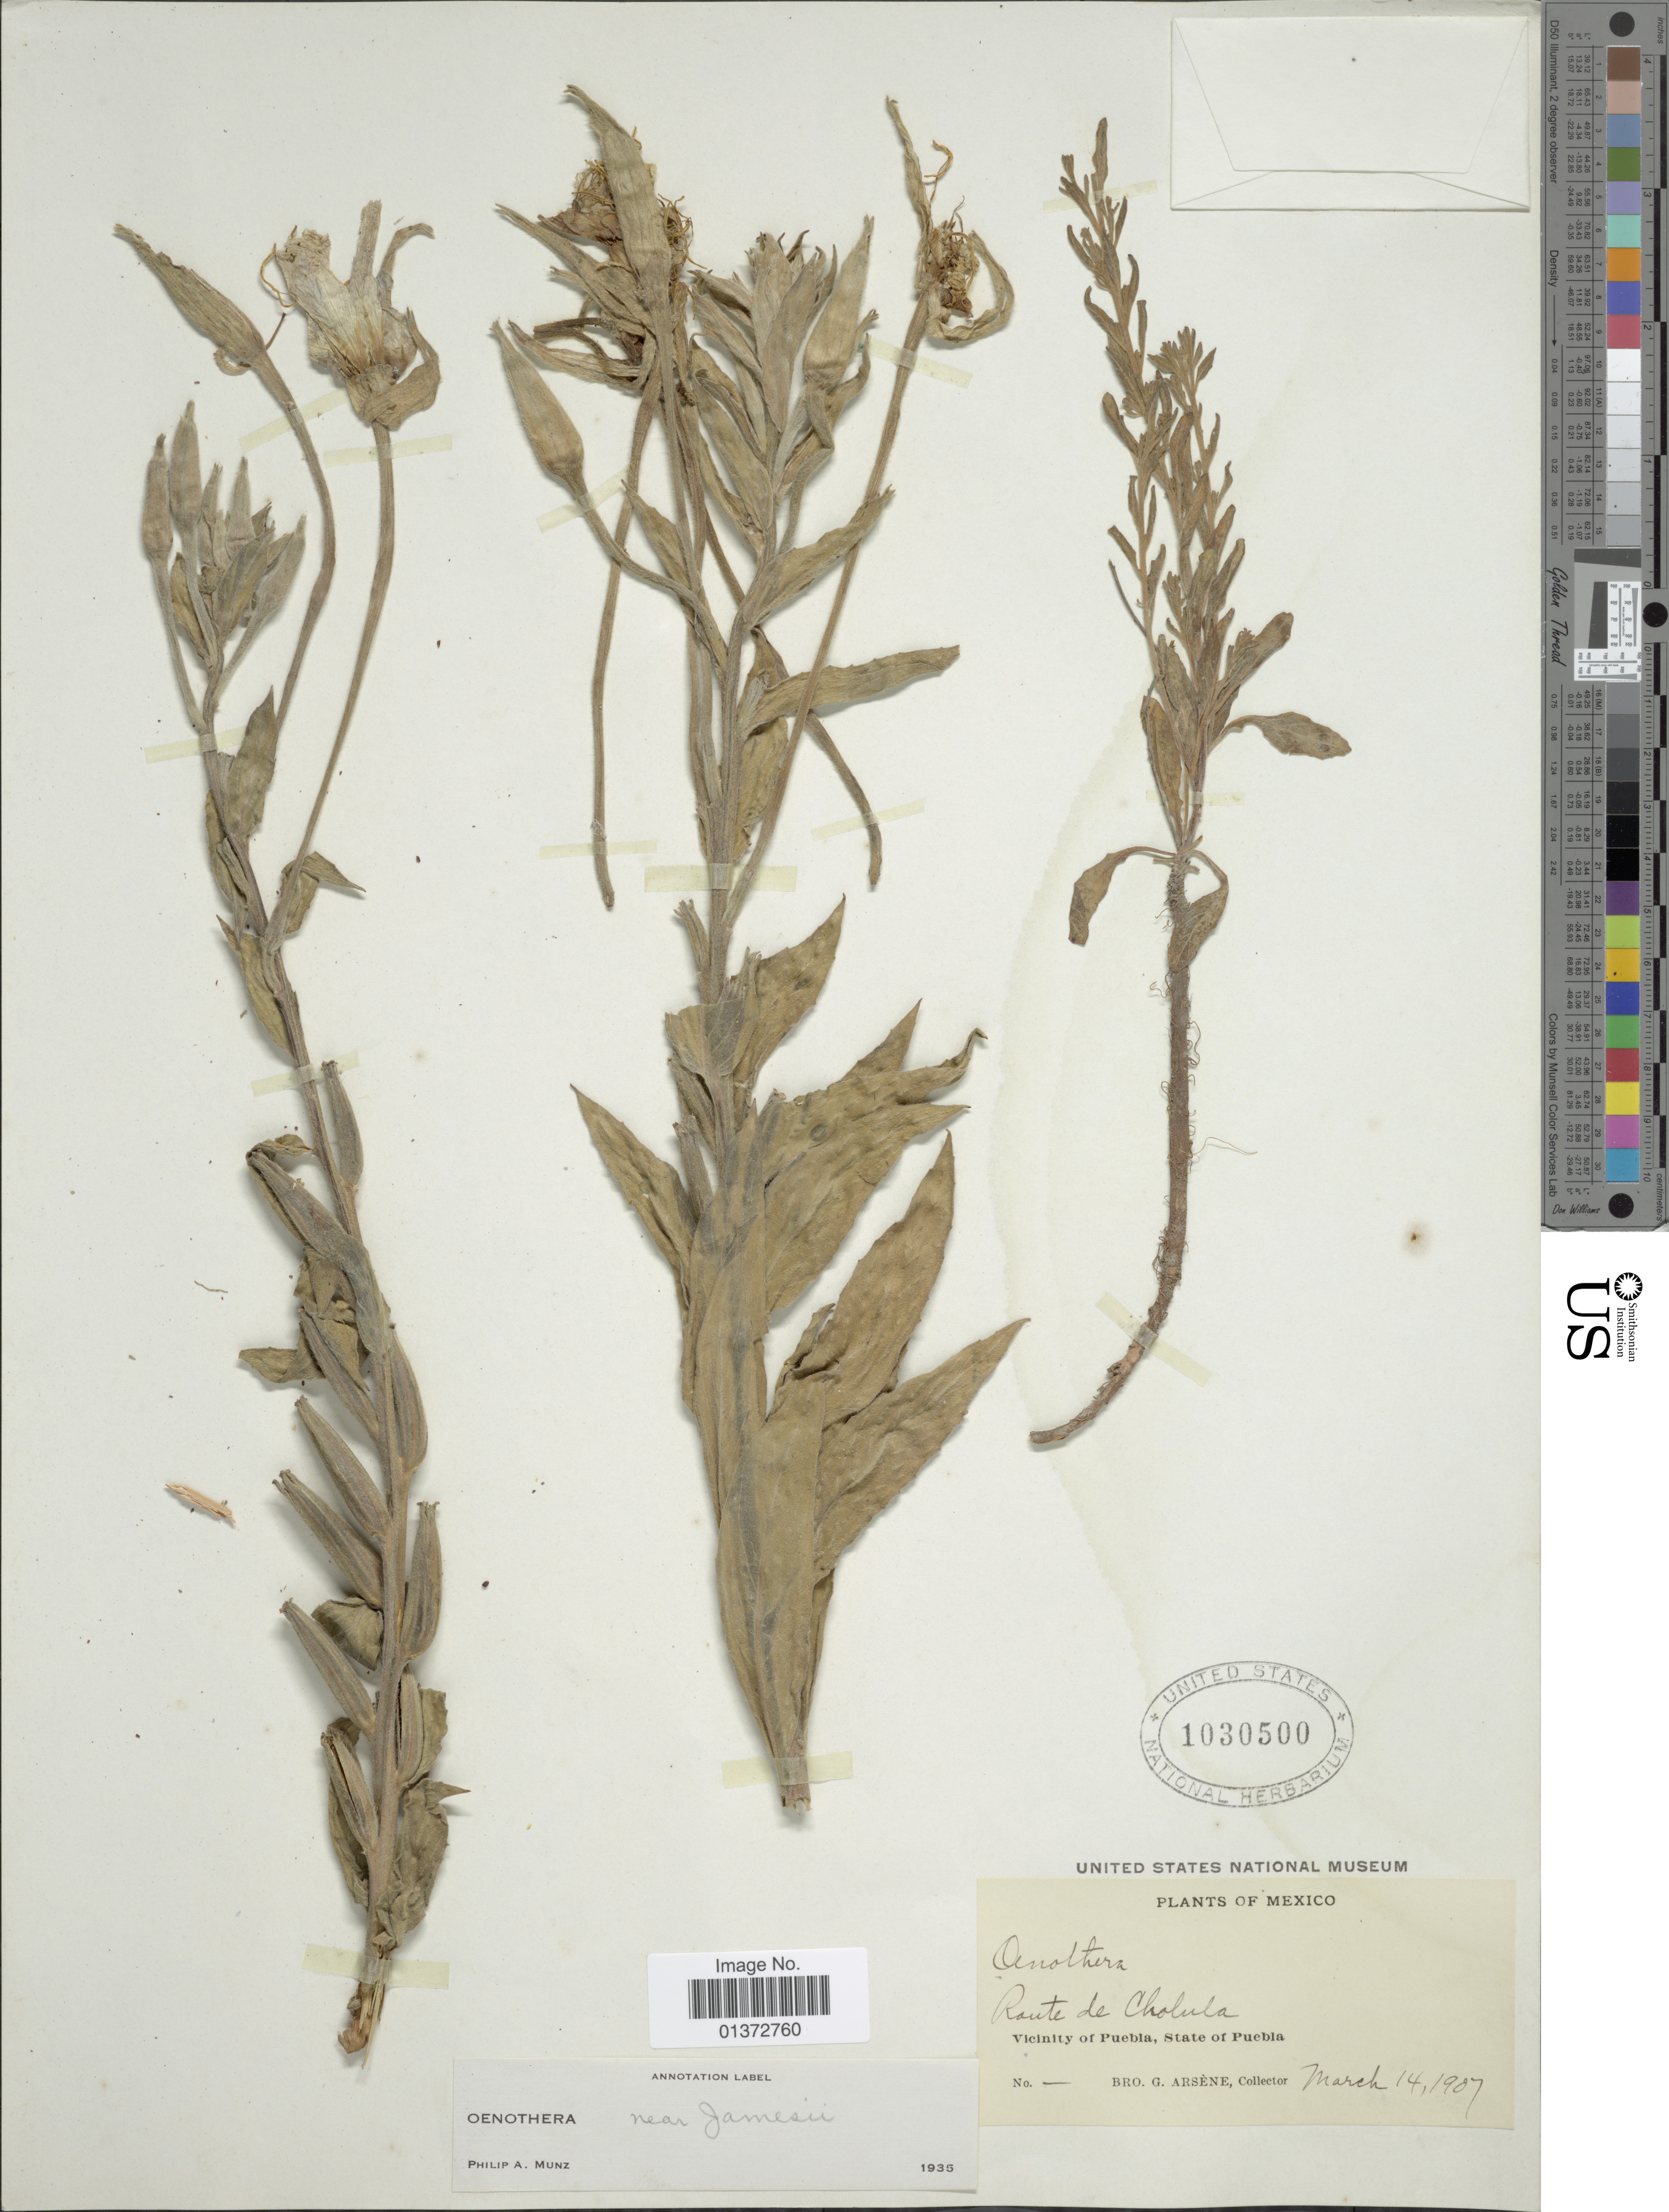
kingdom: Plantae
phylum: Tracheophyta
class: Magnoliopsida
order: Myrtales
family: Onagraceae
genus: Oenothera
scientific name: Oenothera jamesii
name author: Torr. & A. Gray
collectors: Bro. G. Arsène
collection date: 1907-03-14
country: Mexico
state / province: Puebla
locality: Route de Cholula, Vicinity of Puebla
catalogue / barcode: US 1030500